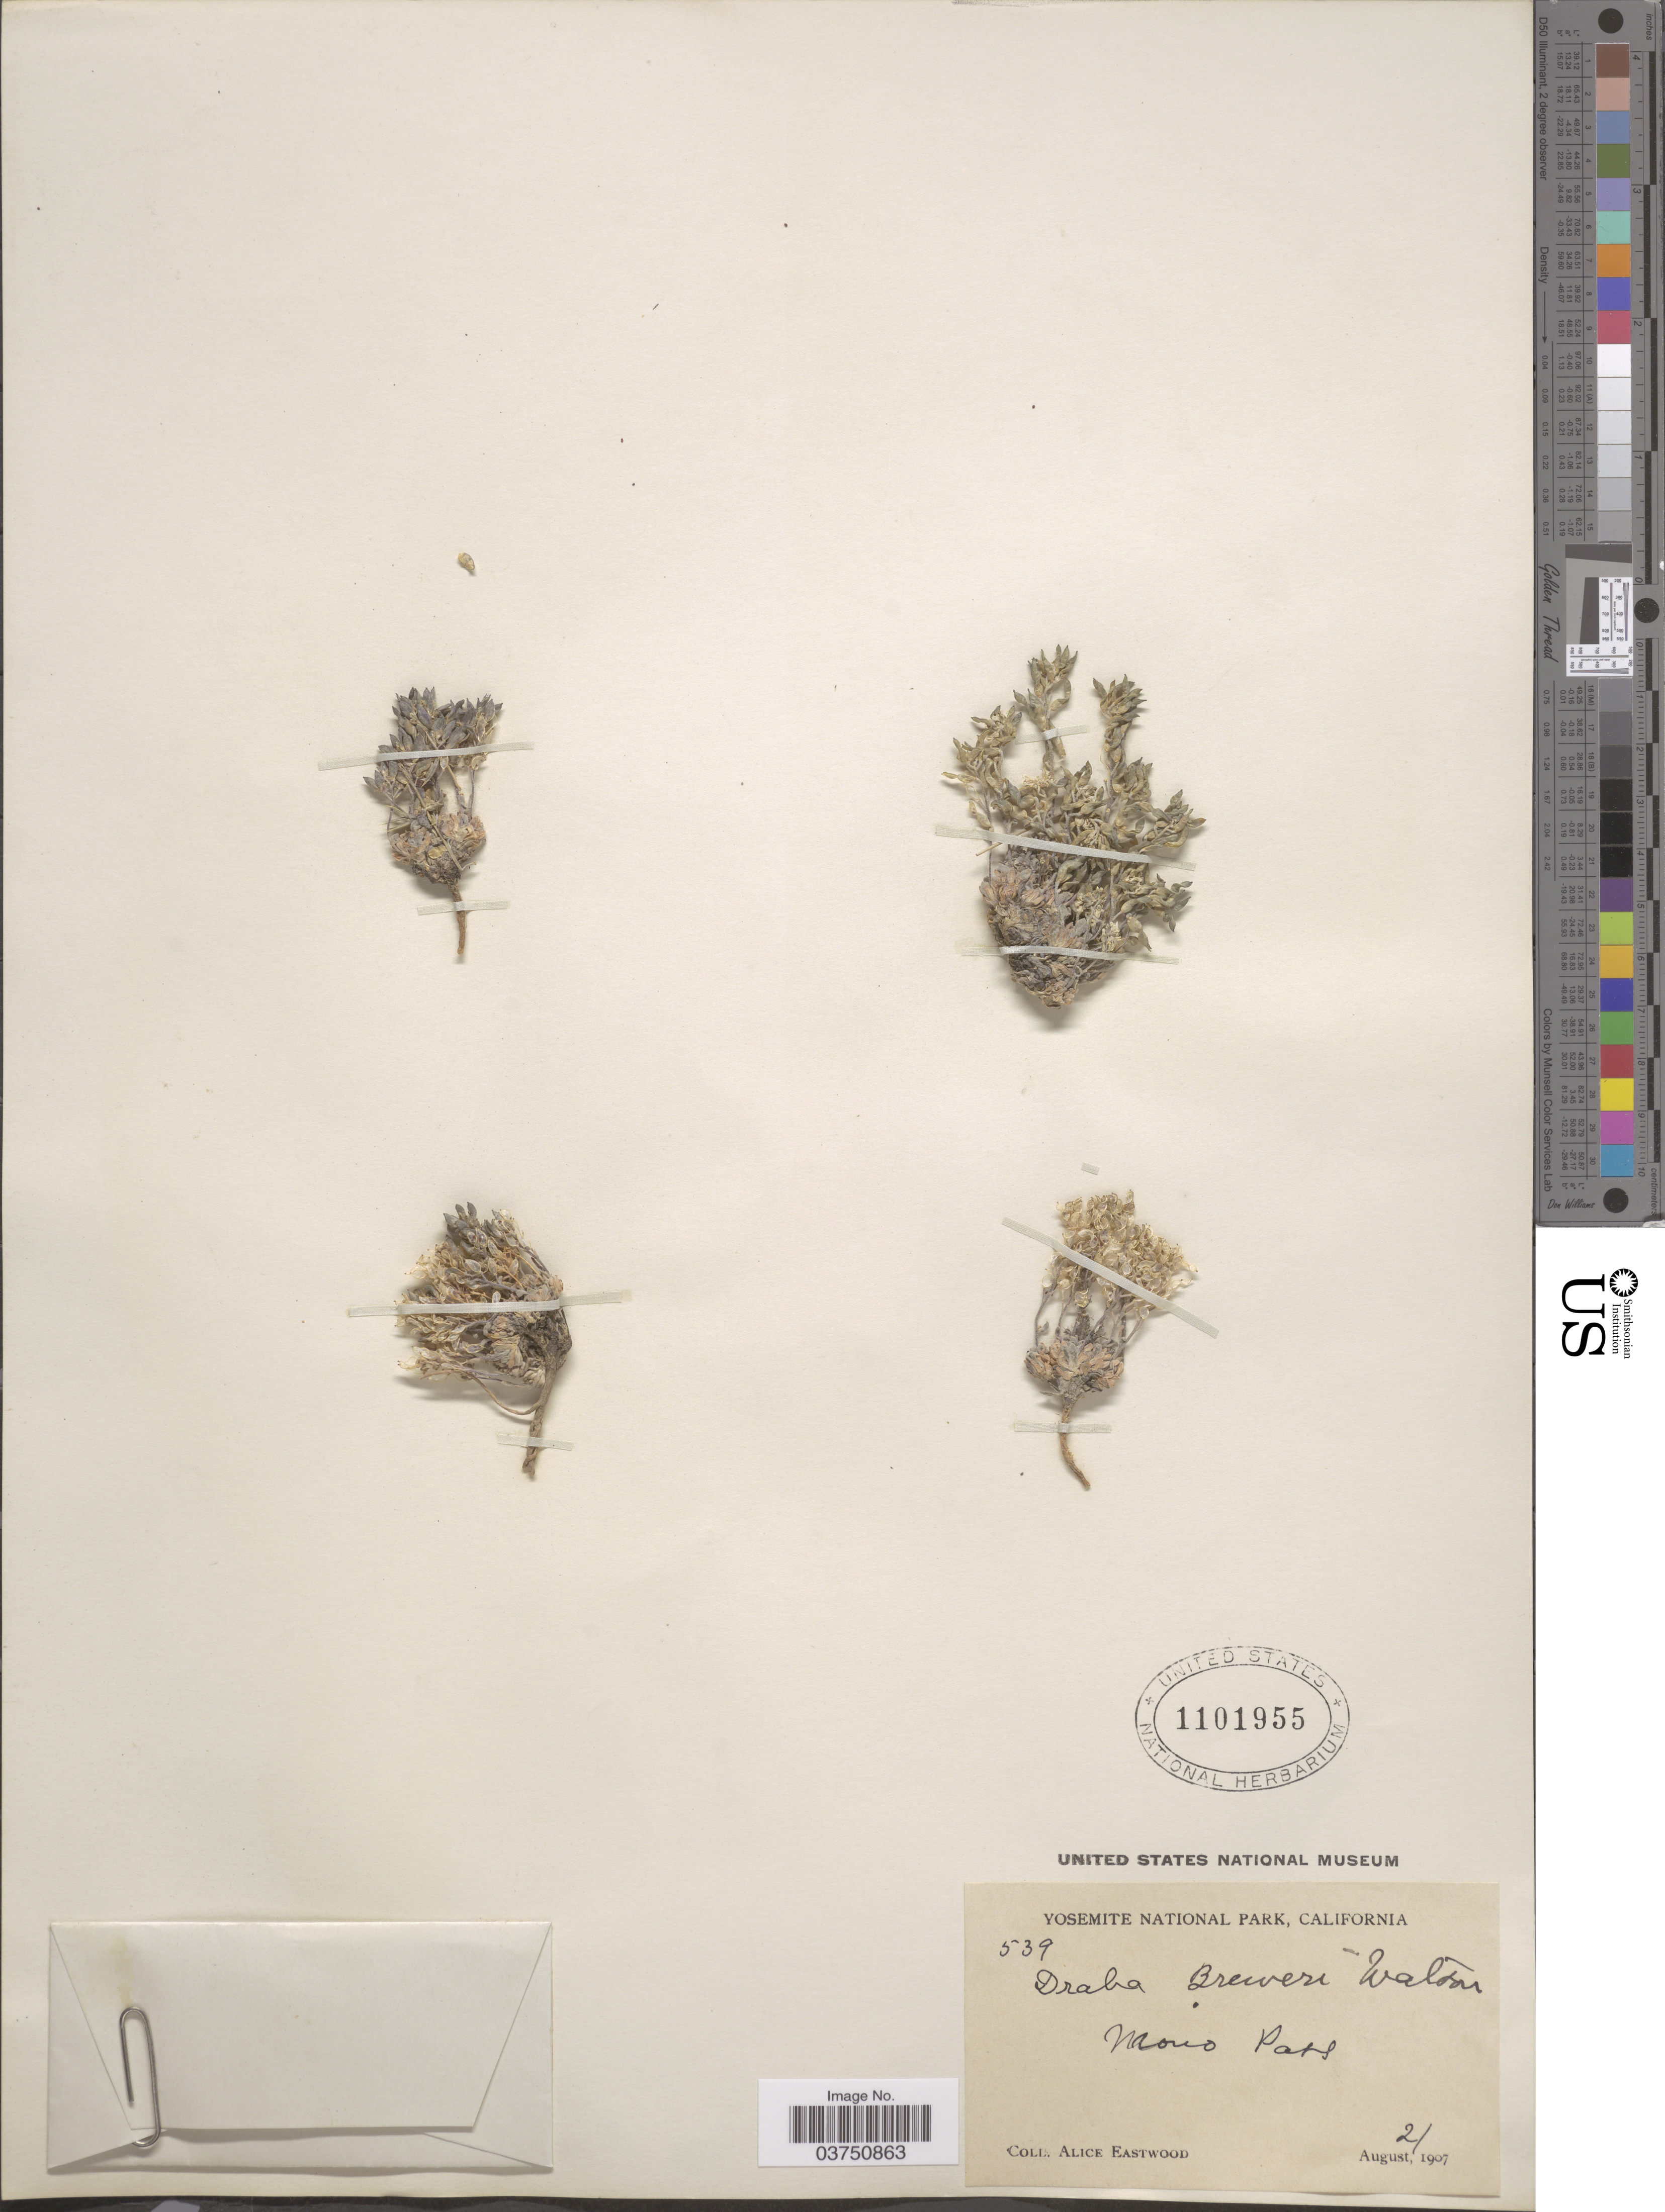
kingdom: Plantae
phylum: Tracheophyta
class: Magnoliopsida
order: Brassicales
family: Brassicaceae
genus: Draba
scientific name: Draba breweri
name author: S. Watson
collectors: A. Eastwood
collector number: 539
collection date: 1907-08-21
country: United States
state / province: California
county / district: Mariposa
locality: Yosemite National Park. Mono Pass.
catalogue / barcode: US 1101955